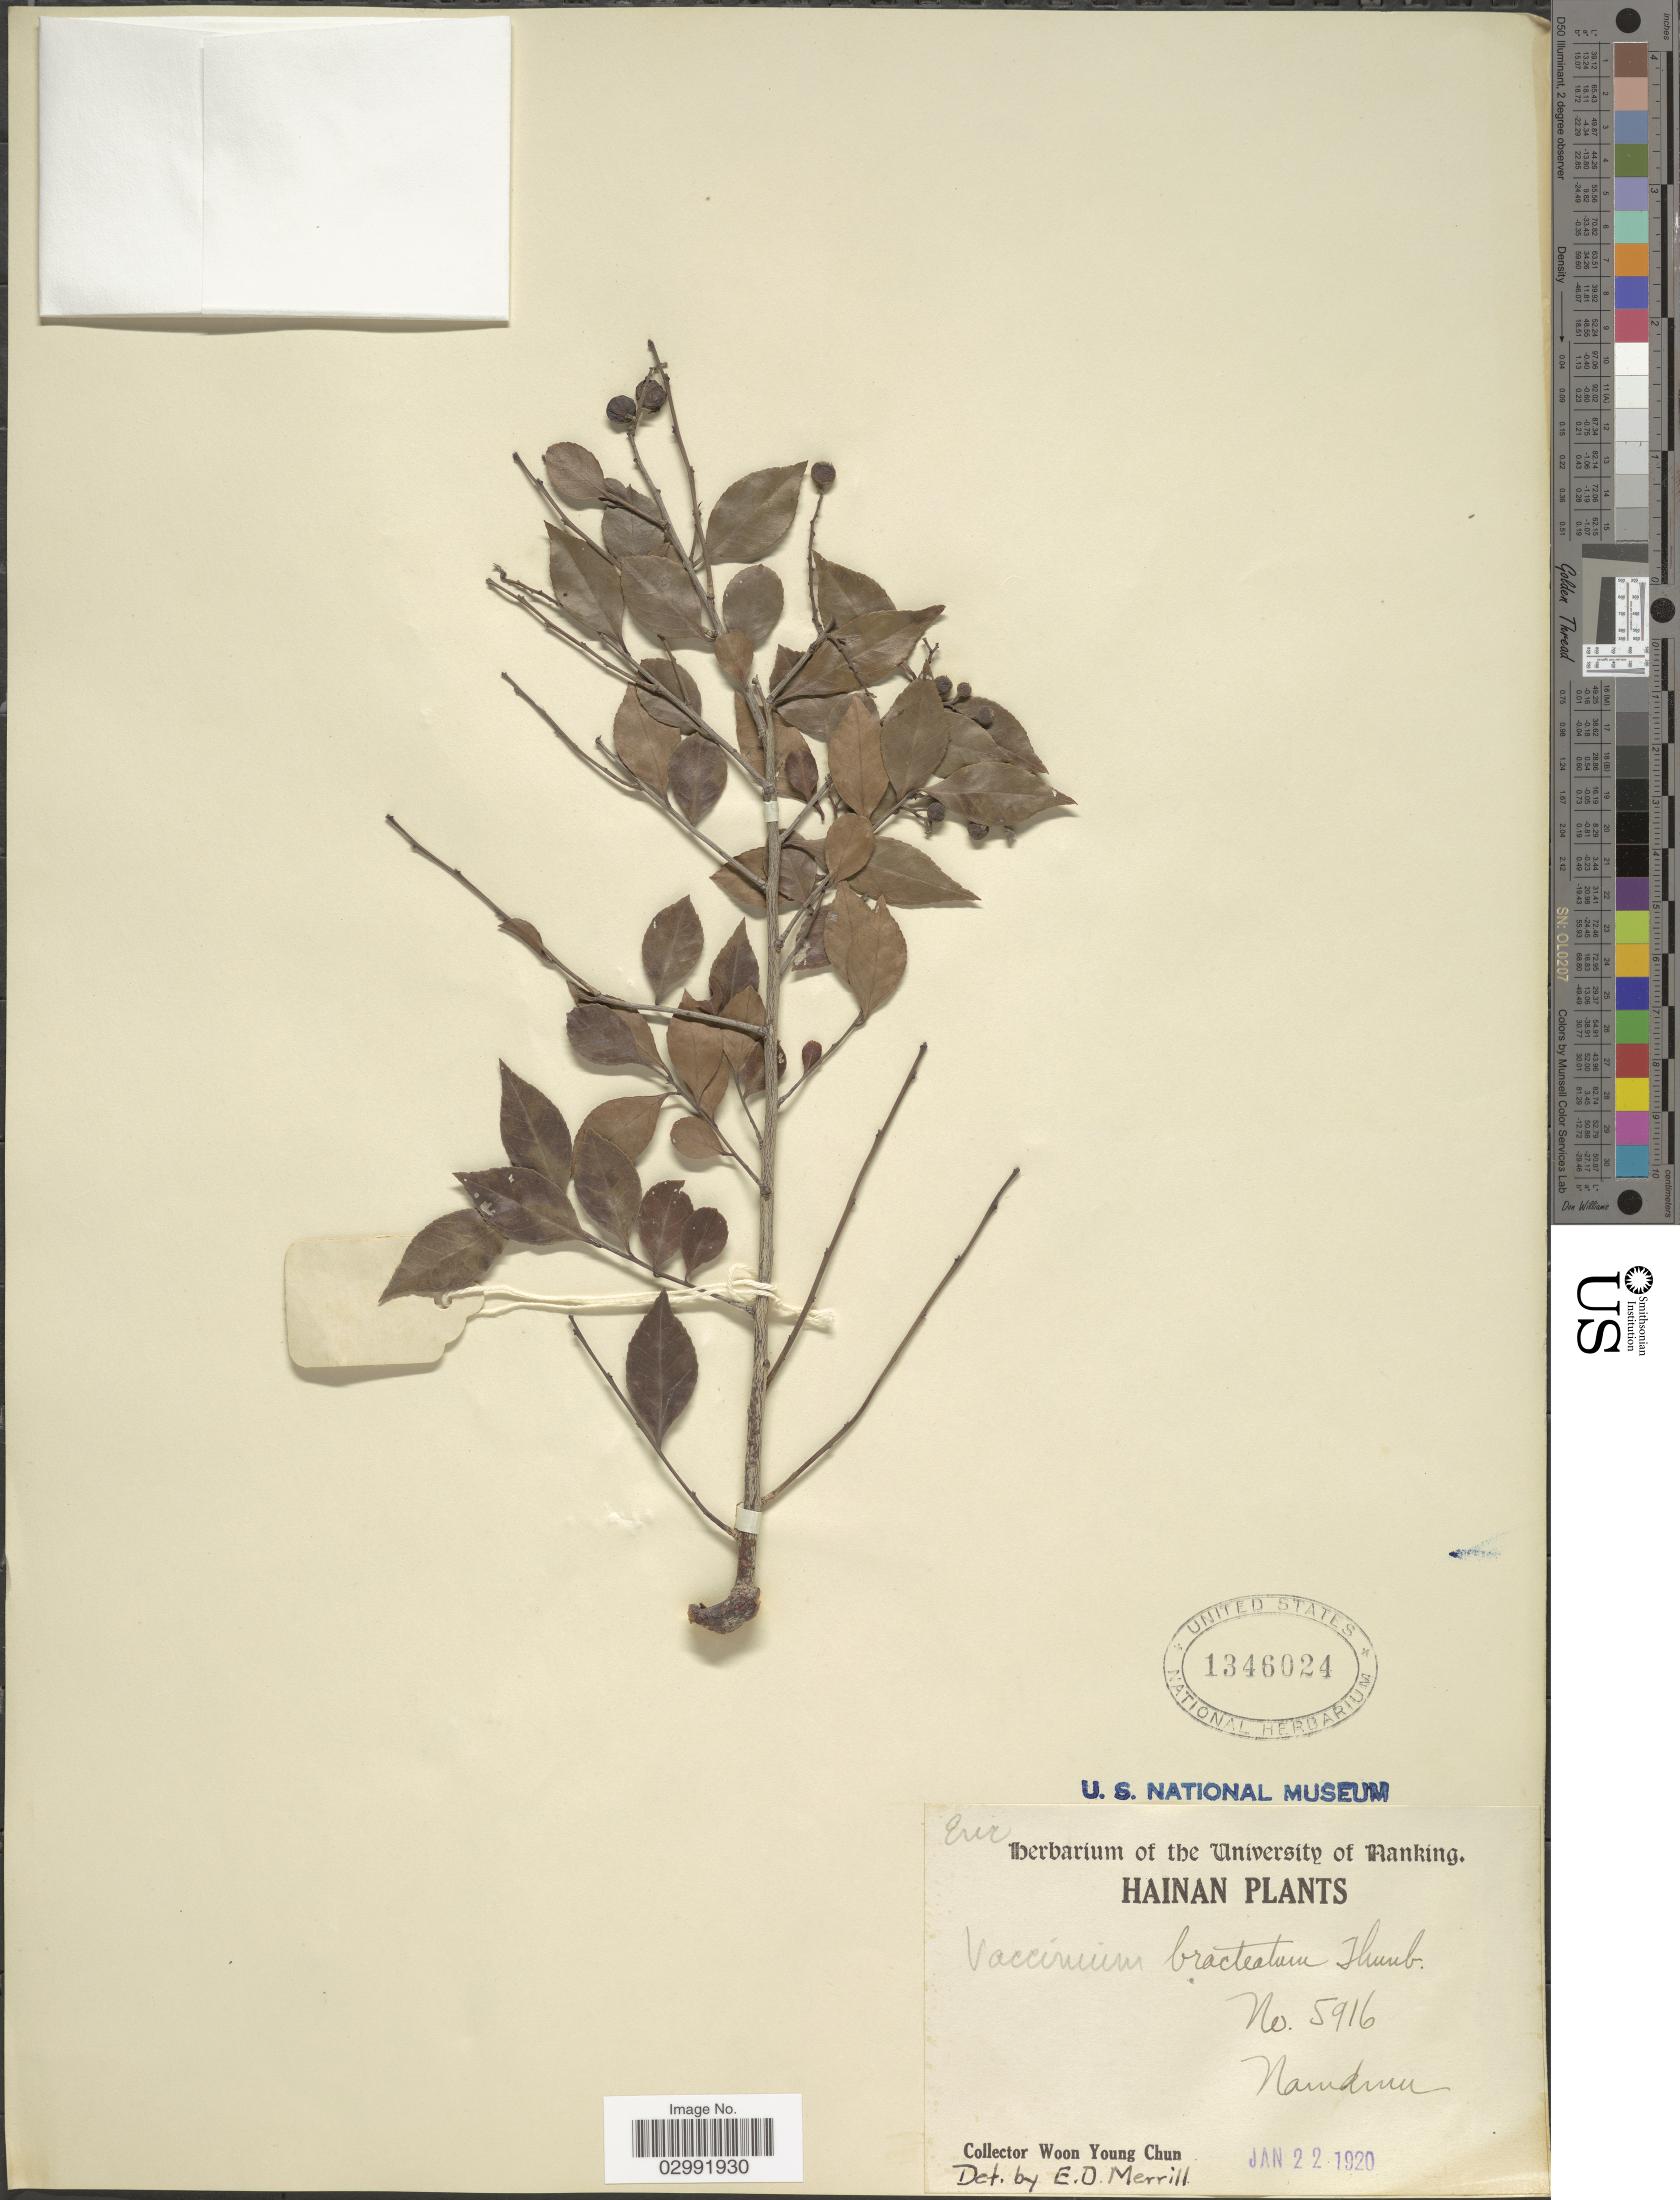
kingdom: Plantae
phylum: Tracheophyta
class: Magnoliopsida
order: Ericales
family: Ericaceae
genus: Vaccinium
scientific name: Vaccinium bracteatum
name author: Thunb.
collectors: W. Y. Chun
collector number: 5916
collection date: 1920-01-22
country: China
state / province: Hainan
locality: Namduru [interpreted].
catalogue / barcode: US 1346024